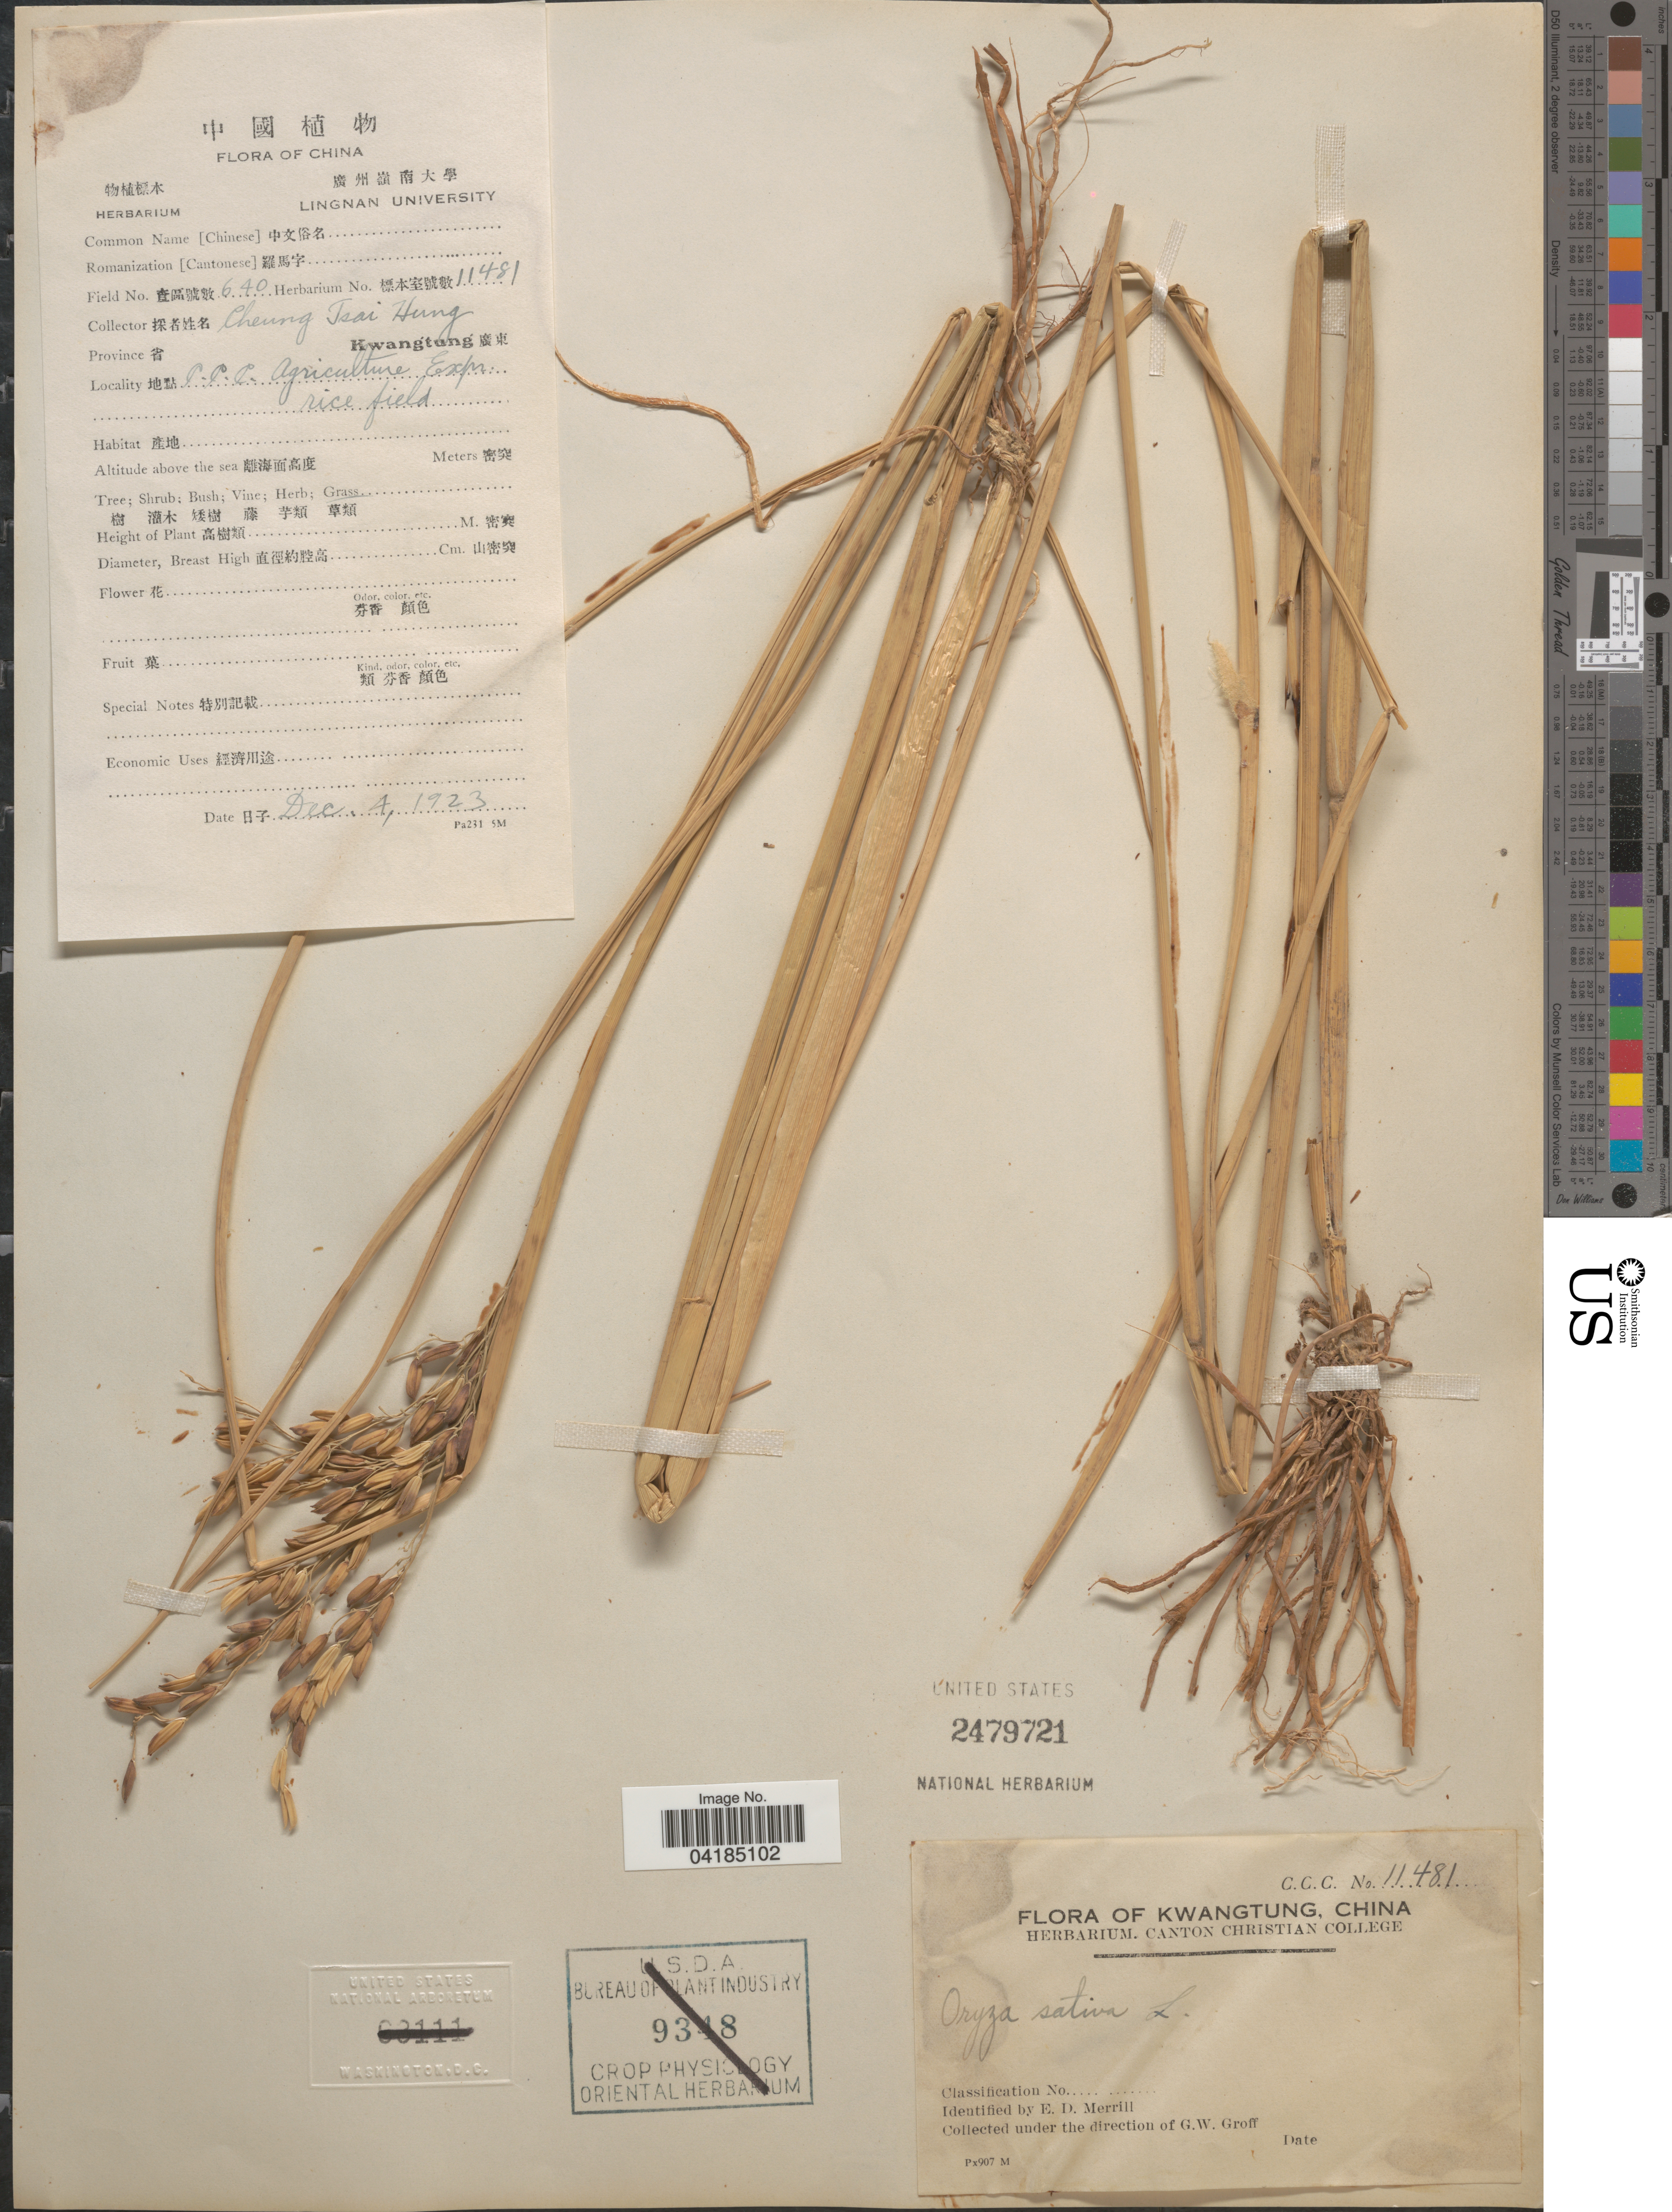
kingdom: Plantae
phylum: Tracheophyta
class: Liliopsida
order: Poales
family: Poaceae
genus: Oryza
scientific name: Oryza sativa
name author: L.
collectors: Cheung Tsai Hung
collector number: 640/11481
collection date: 1923-12-04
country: China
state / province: Guangdong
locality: Province Kwangtung. X. C.C.C. Agriculture Expr. rice field.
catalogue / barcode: US 2479721